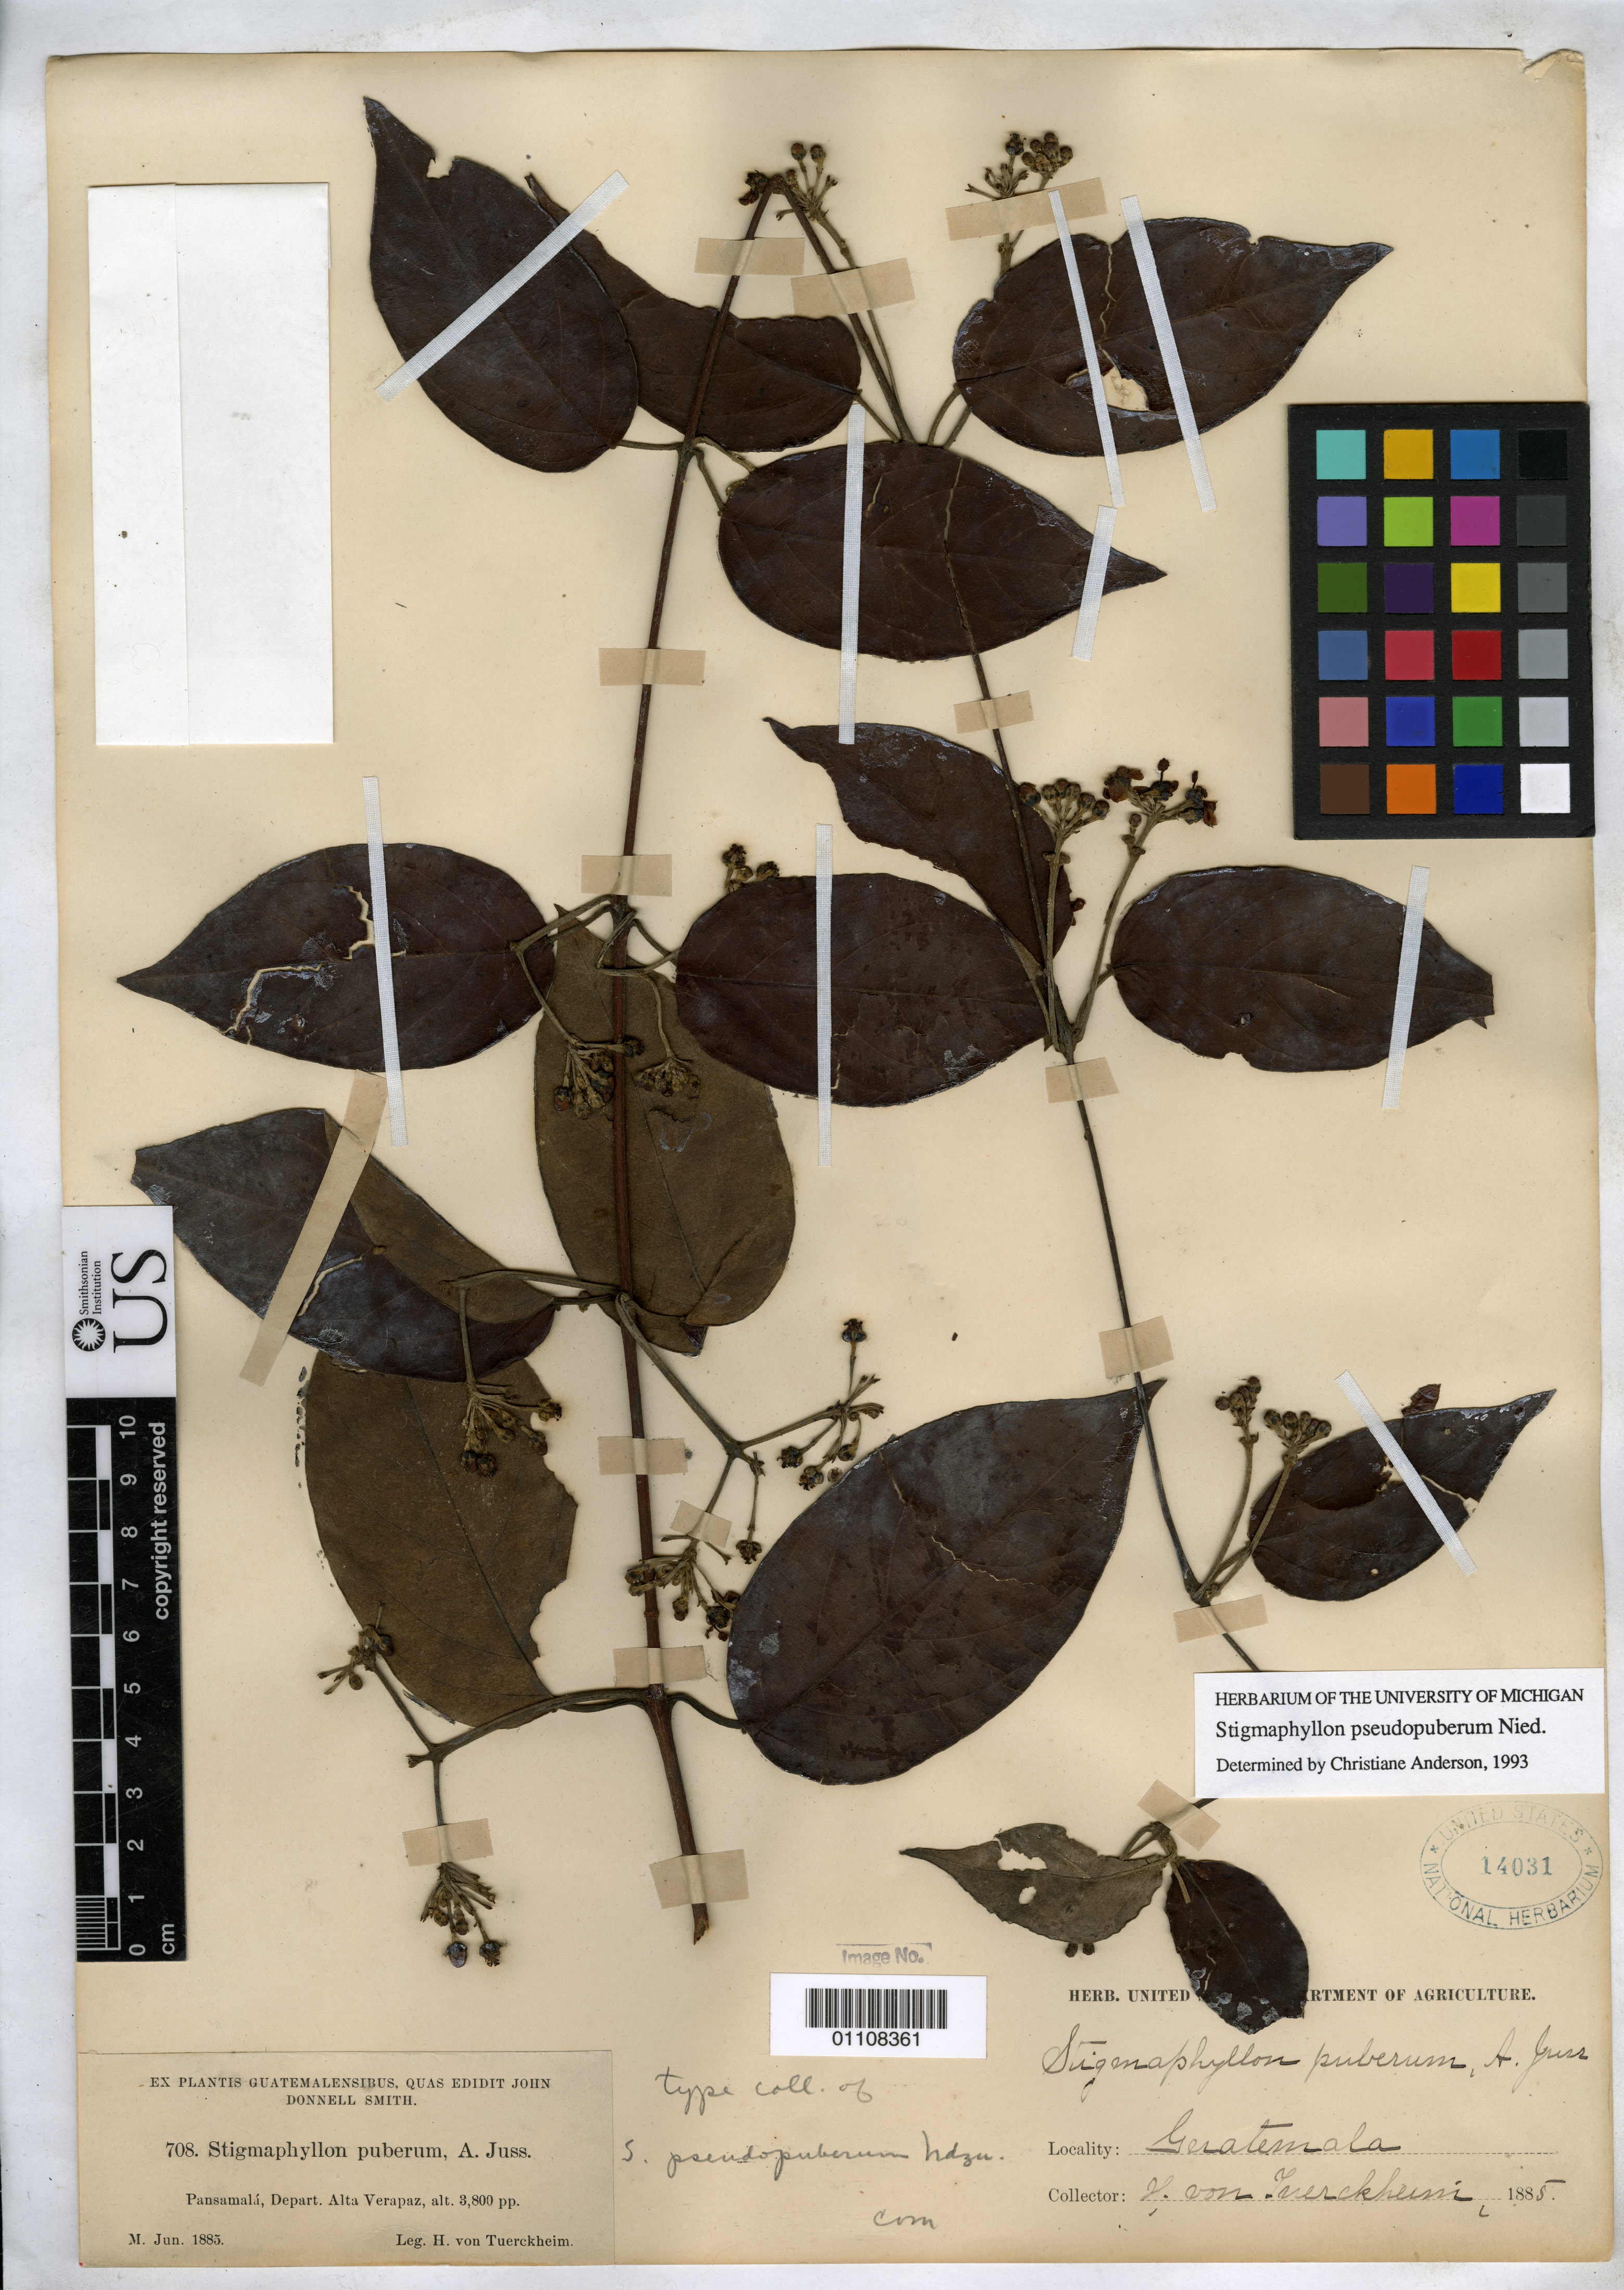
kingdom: Plantae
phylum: Tracheophyta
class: Magnoliopsida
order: Malpighiales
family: Malpighiaceae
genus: Stigmaphyllon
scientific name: Stigmaphyllon pseudopuberum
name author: Nied.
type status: Syntype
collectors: H. von Türckheim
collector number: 708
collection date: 1885-06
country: Guatemala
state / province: Alta Verapaz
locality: Pansamala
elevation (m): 1158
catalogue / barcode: US 14031